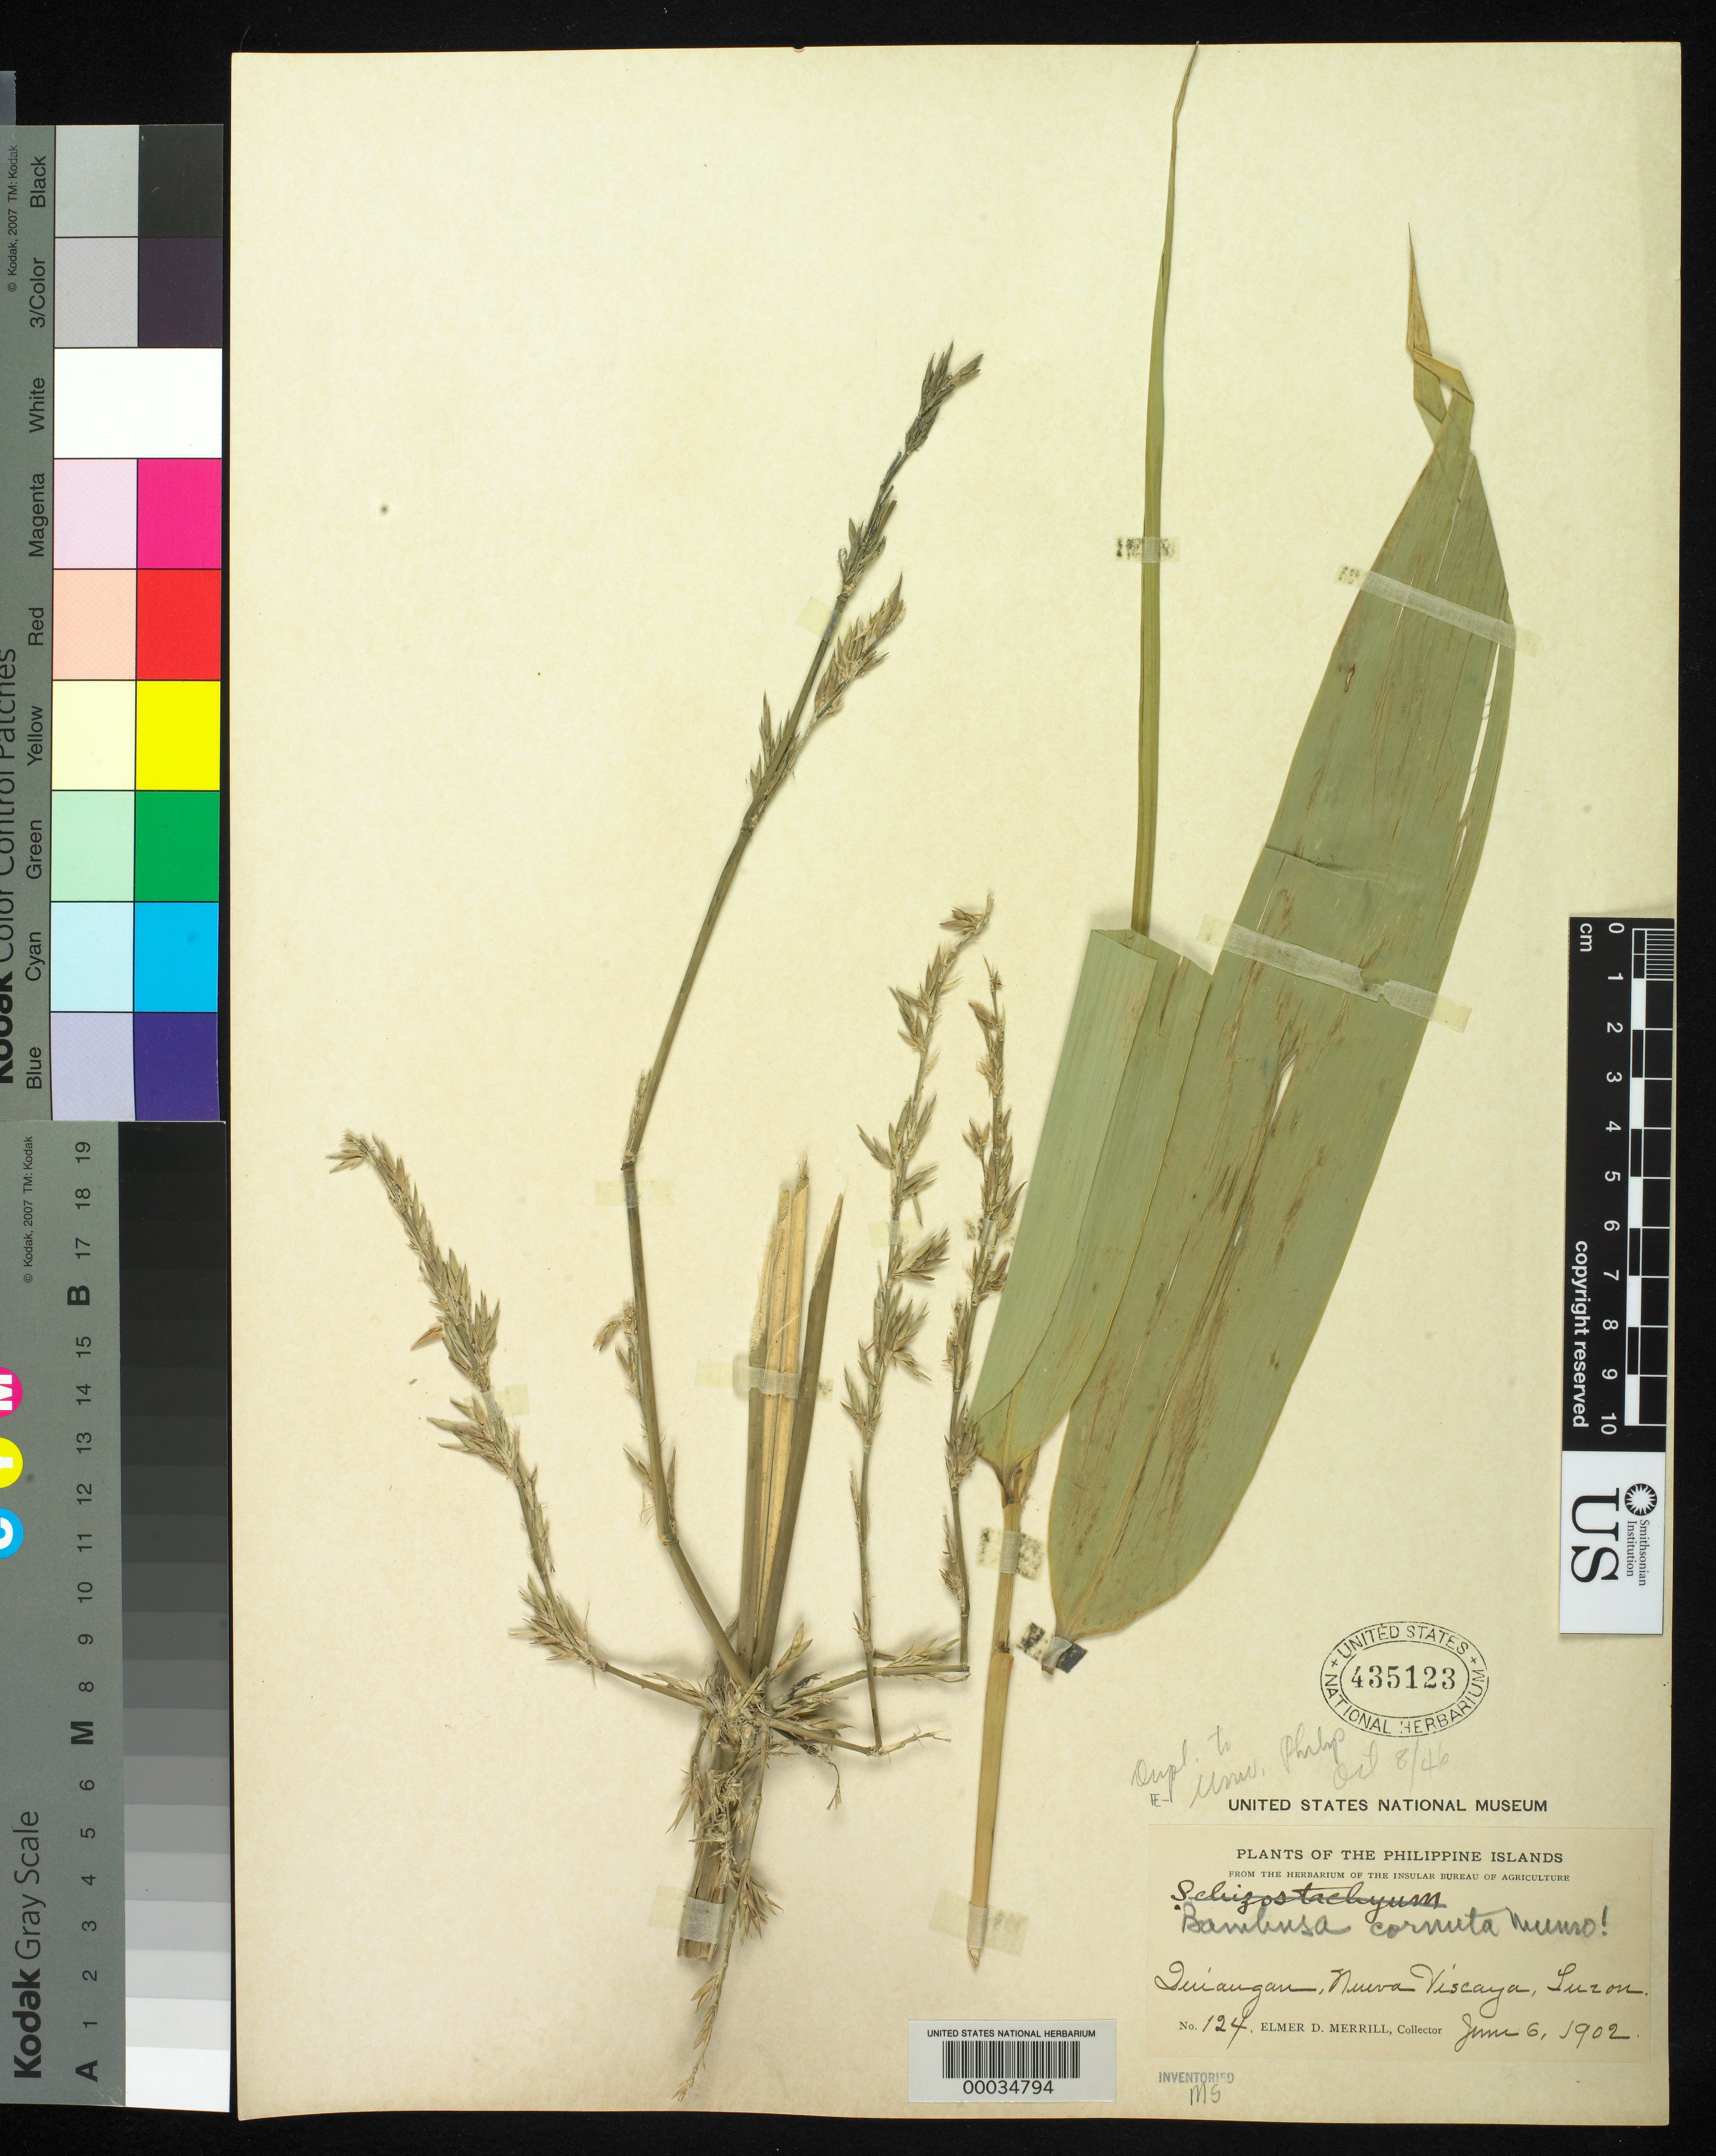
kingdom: Plantae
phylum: Tracheophyta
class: Liliopsida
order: Poales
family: Poaceae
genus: Fimbribambusa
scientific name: Fimbribambusa horsfieldii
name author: (Munro) Widjaja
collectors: E. D. Merrill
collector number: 124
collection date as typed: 06 Jun 1902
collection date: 1902-06-06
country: Philippines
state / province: Cagayan Valley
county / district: Nueva Vizcaya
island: Luzon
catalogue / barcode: US 435123